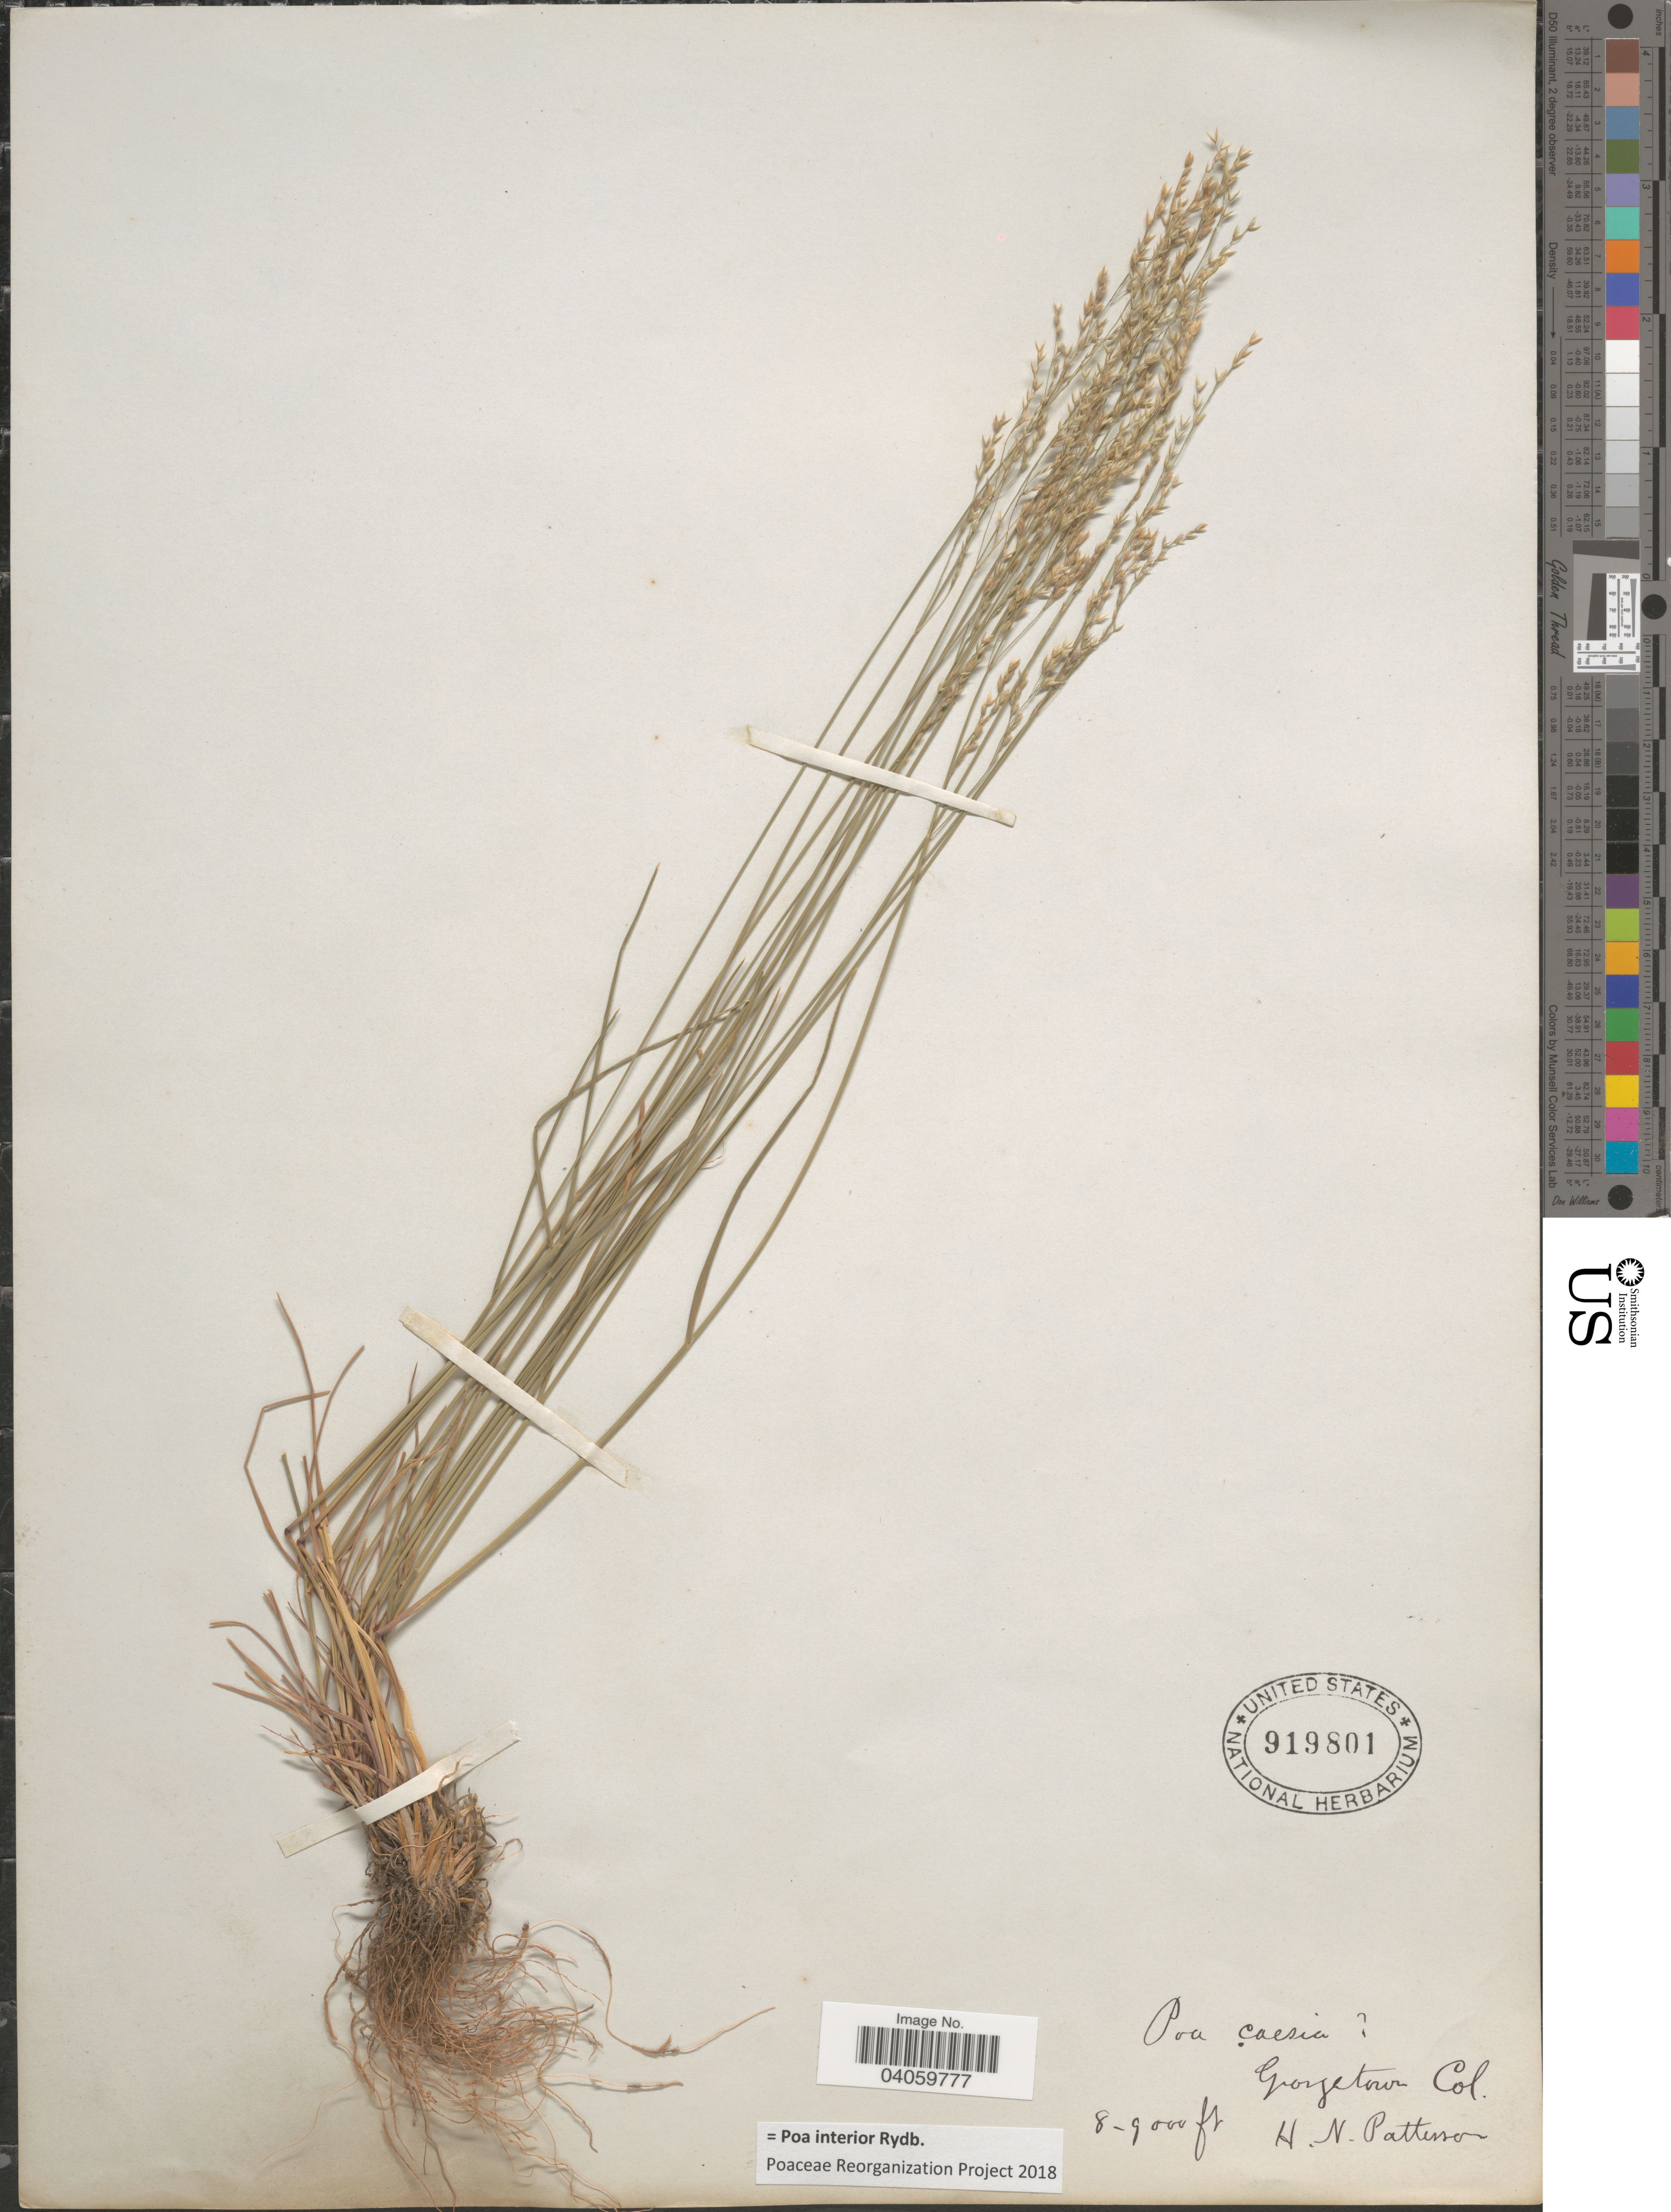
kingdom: Plantae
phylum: Tracheophyta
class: Liliopsida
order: Poales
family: Poaceae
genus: Poa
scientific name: Poa interior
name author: Rydb.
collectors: H. N. Patterson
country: United States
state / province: Colorado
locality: Georgetown.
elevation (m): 2438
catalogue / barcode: US 919801